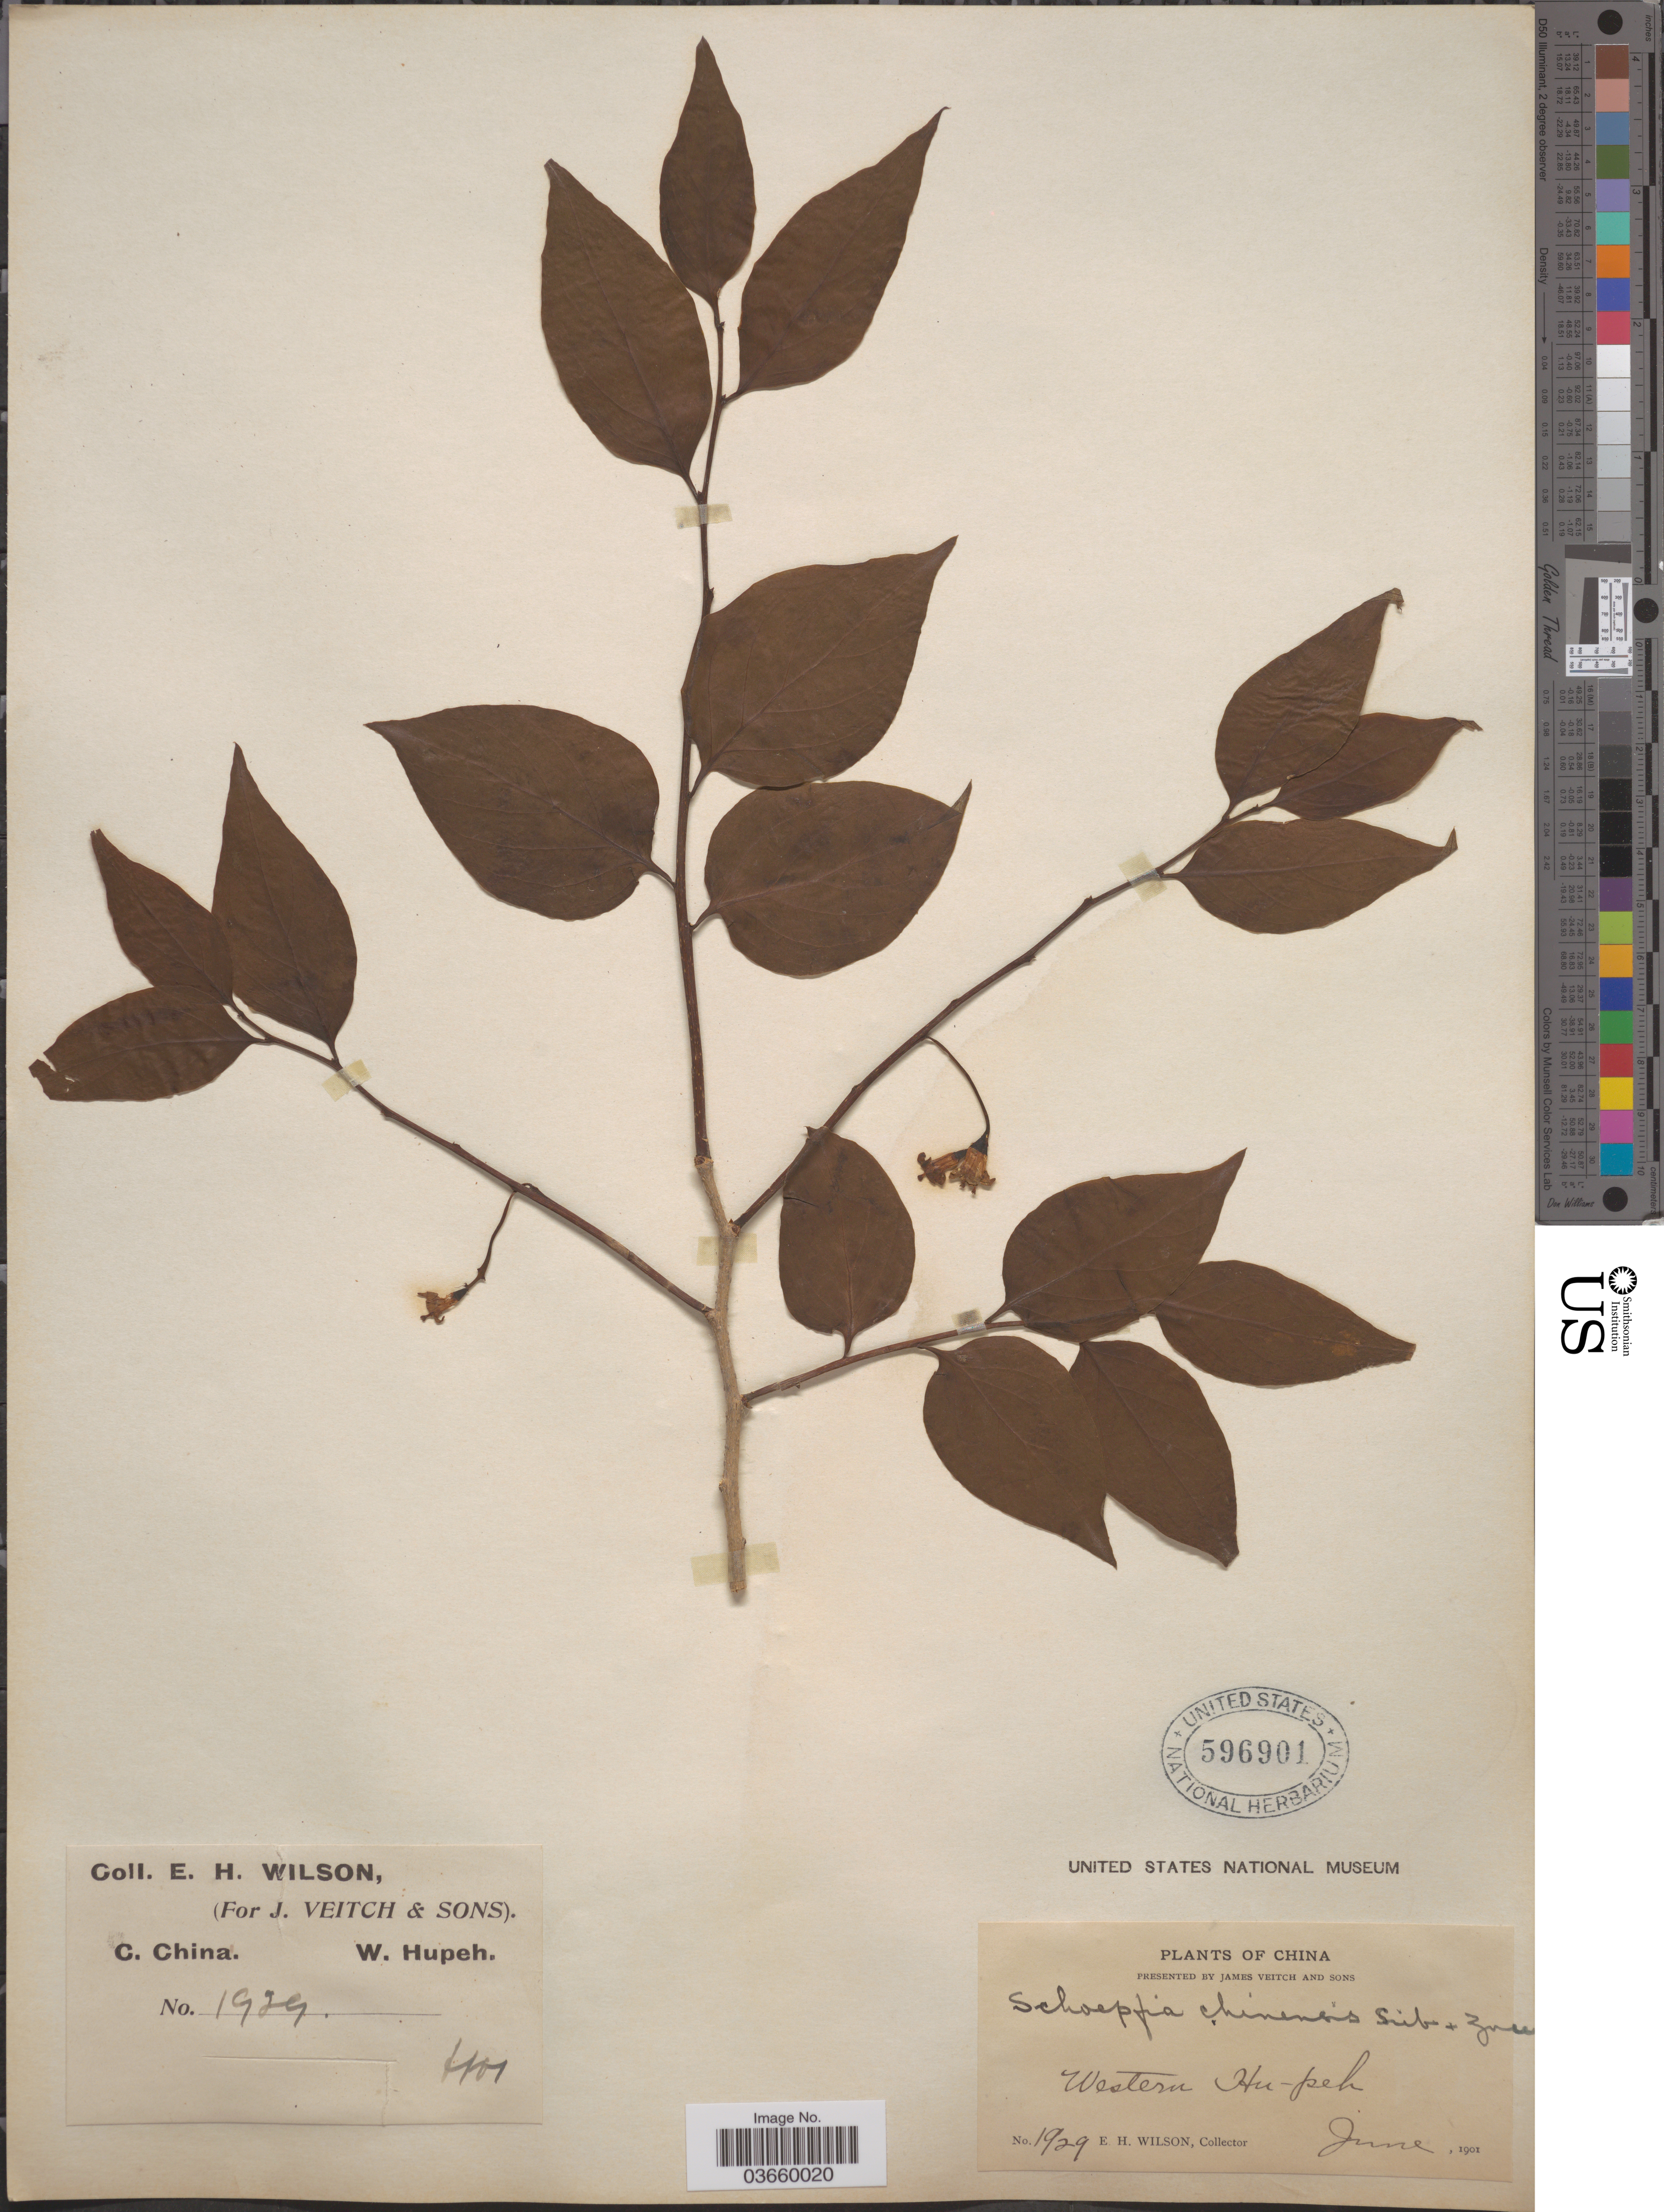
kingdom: Plantae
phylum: Tracheophyta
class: Magnoliopsida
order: Santalales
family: Schoepfiaceae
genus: Schoepfia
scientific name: Schoepfia chinensis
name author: Gardner & Champ.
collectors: E. Wilson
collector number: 1929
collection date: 1901-06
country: China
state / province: Hubei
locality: Western Hu-peh.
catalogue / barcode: US 596901